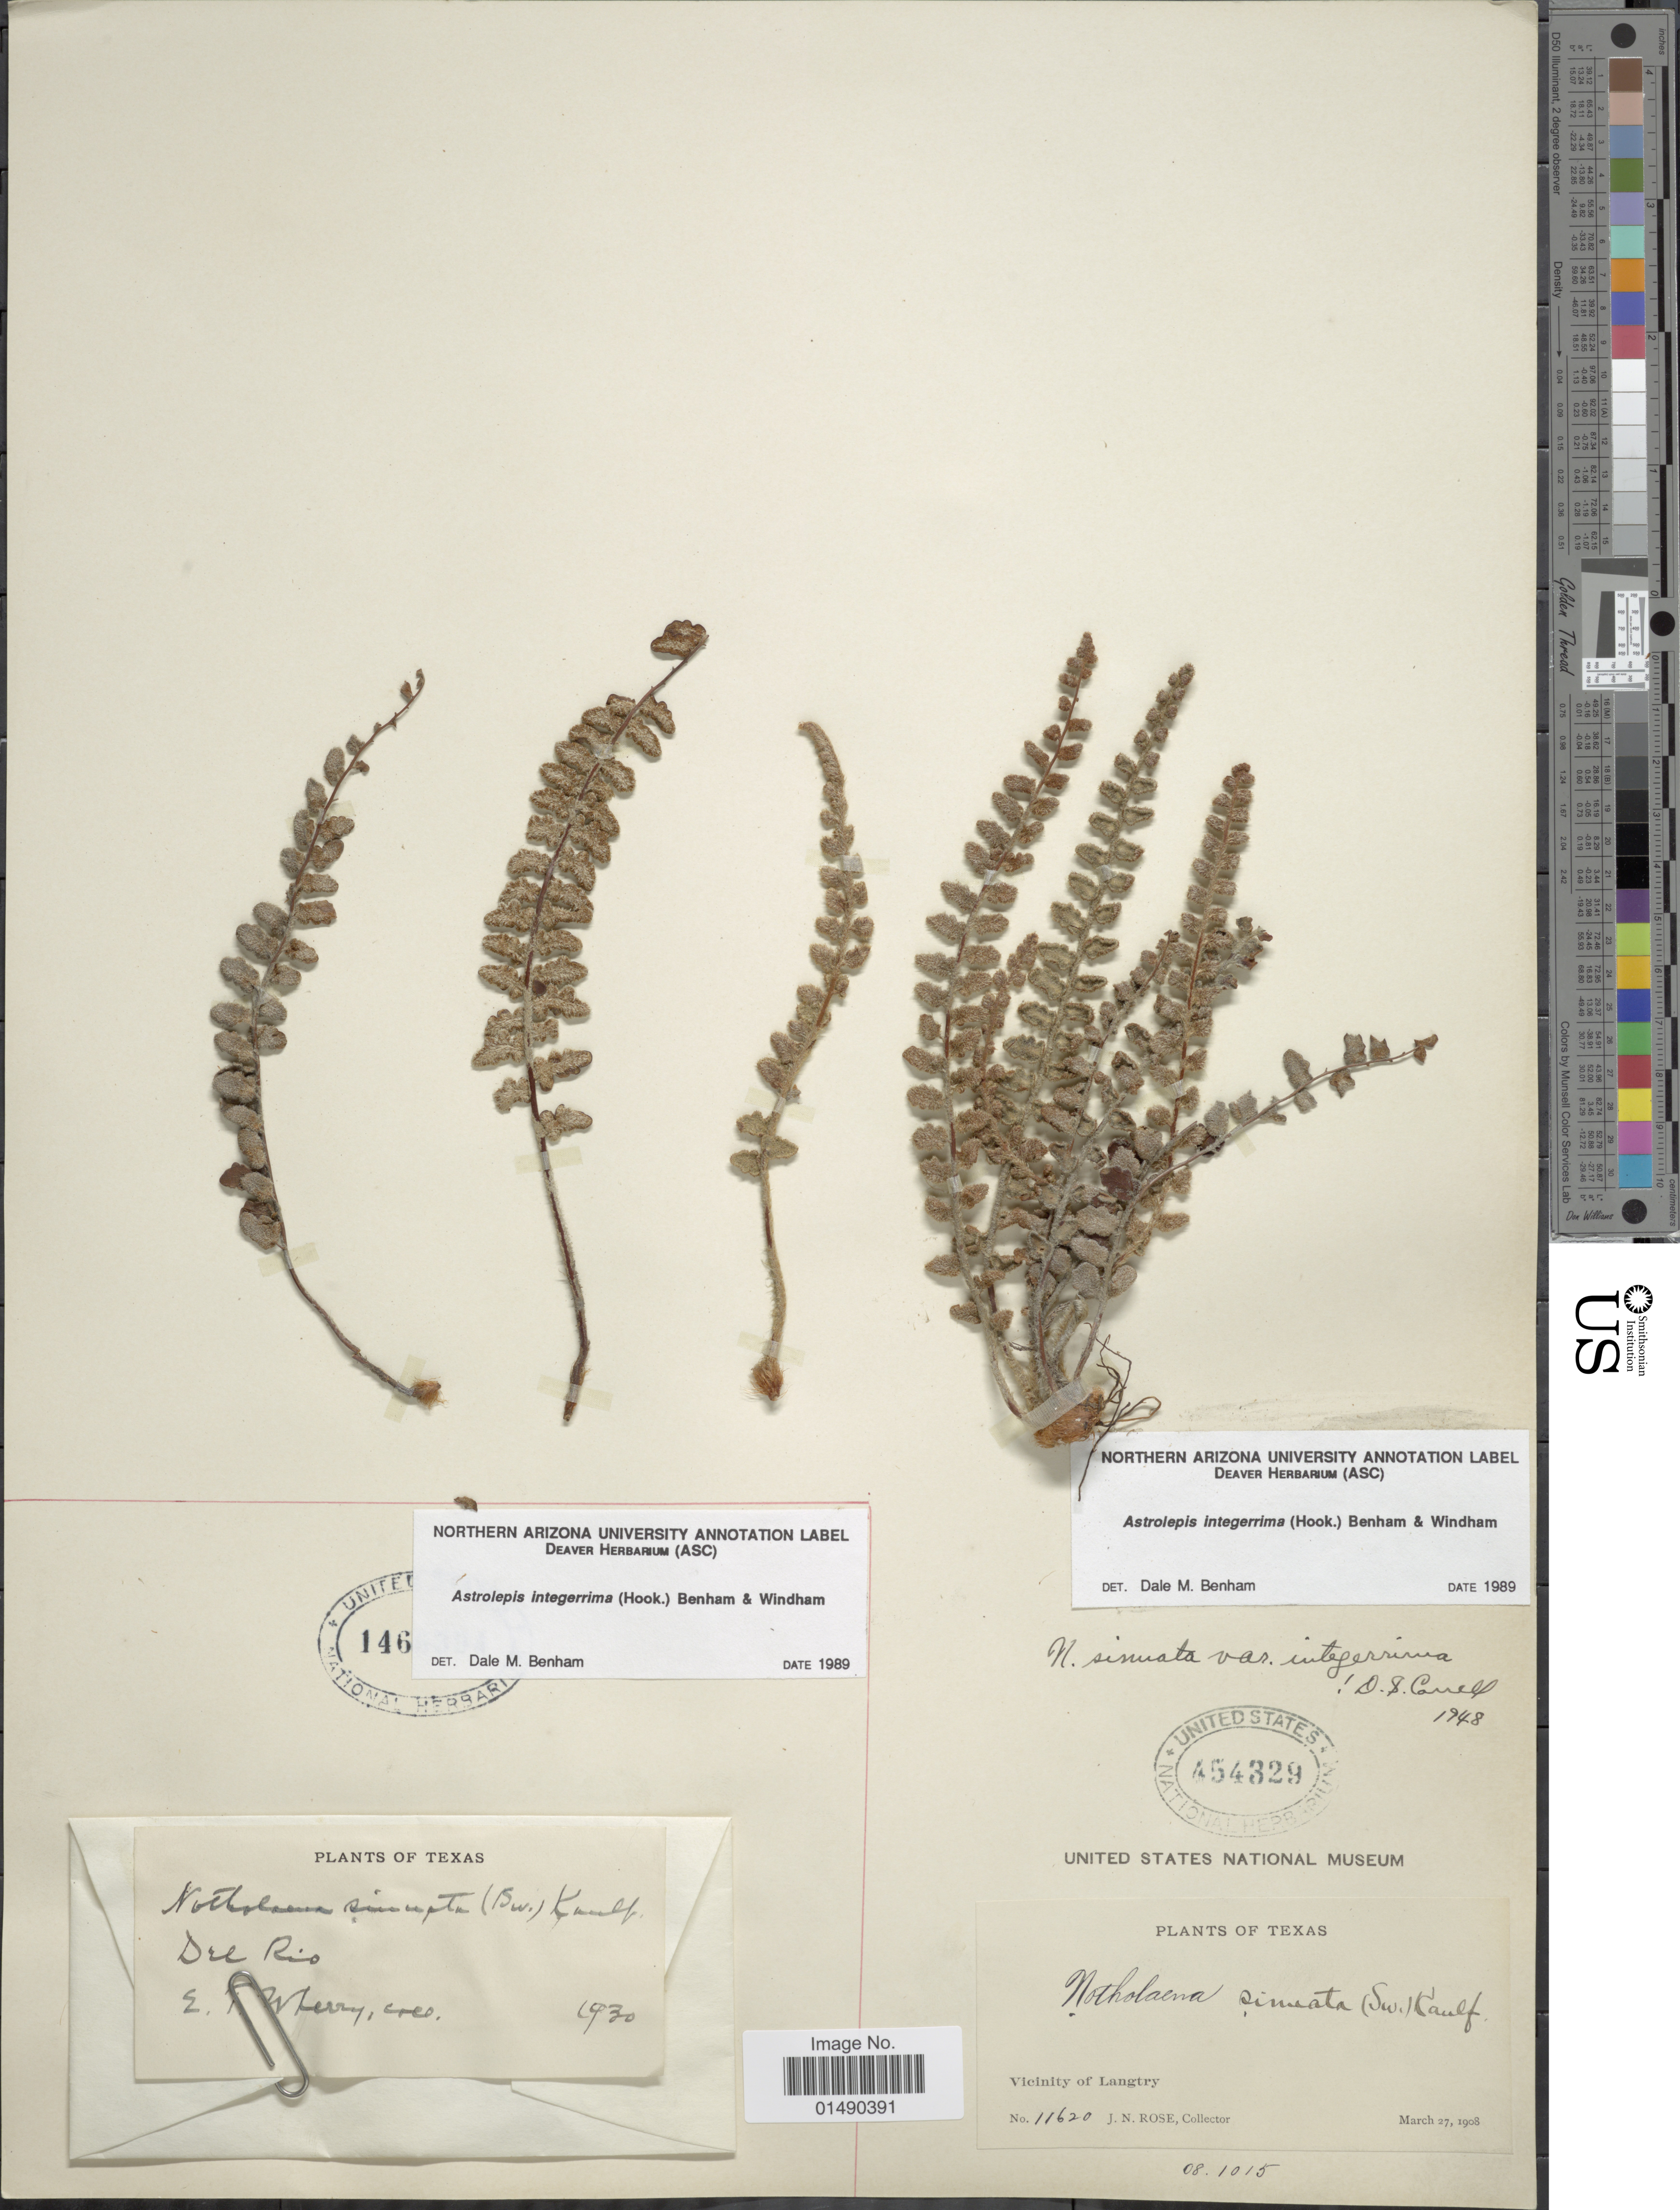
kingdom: Plantae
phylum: Tracheophyta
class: Polypodiopsida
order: Polypodiales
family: Pteridaceae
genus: Astrolepis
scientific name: Astrolepis integerrima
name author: (Hook.) D.M. Benham & Windham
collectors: E. T. Wherry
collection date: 1930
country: United States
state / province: Texas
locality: Del Rio